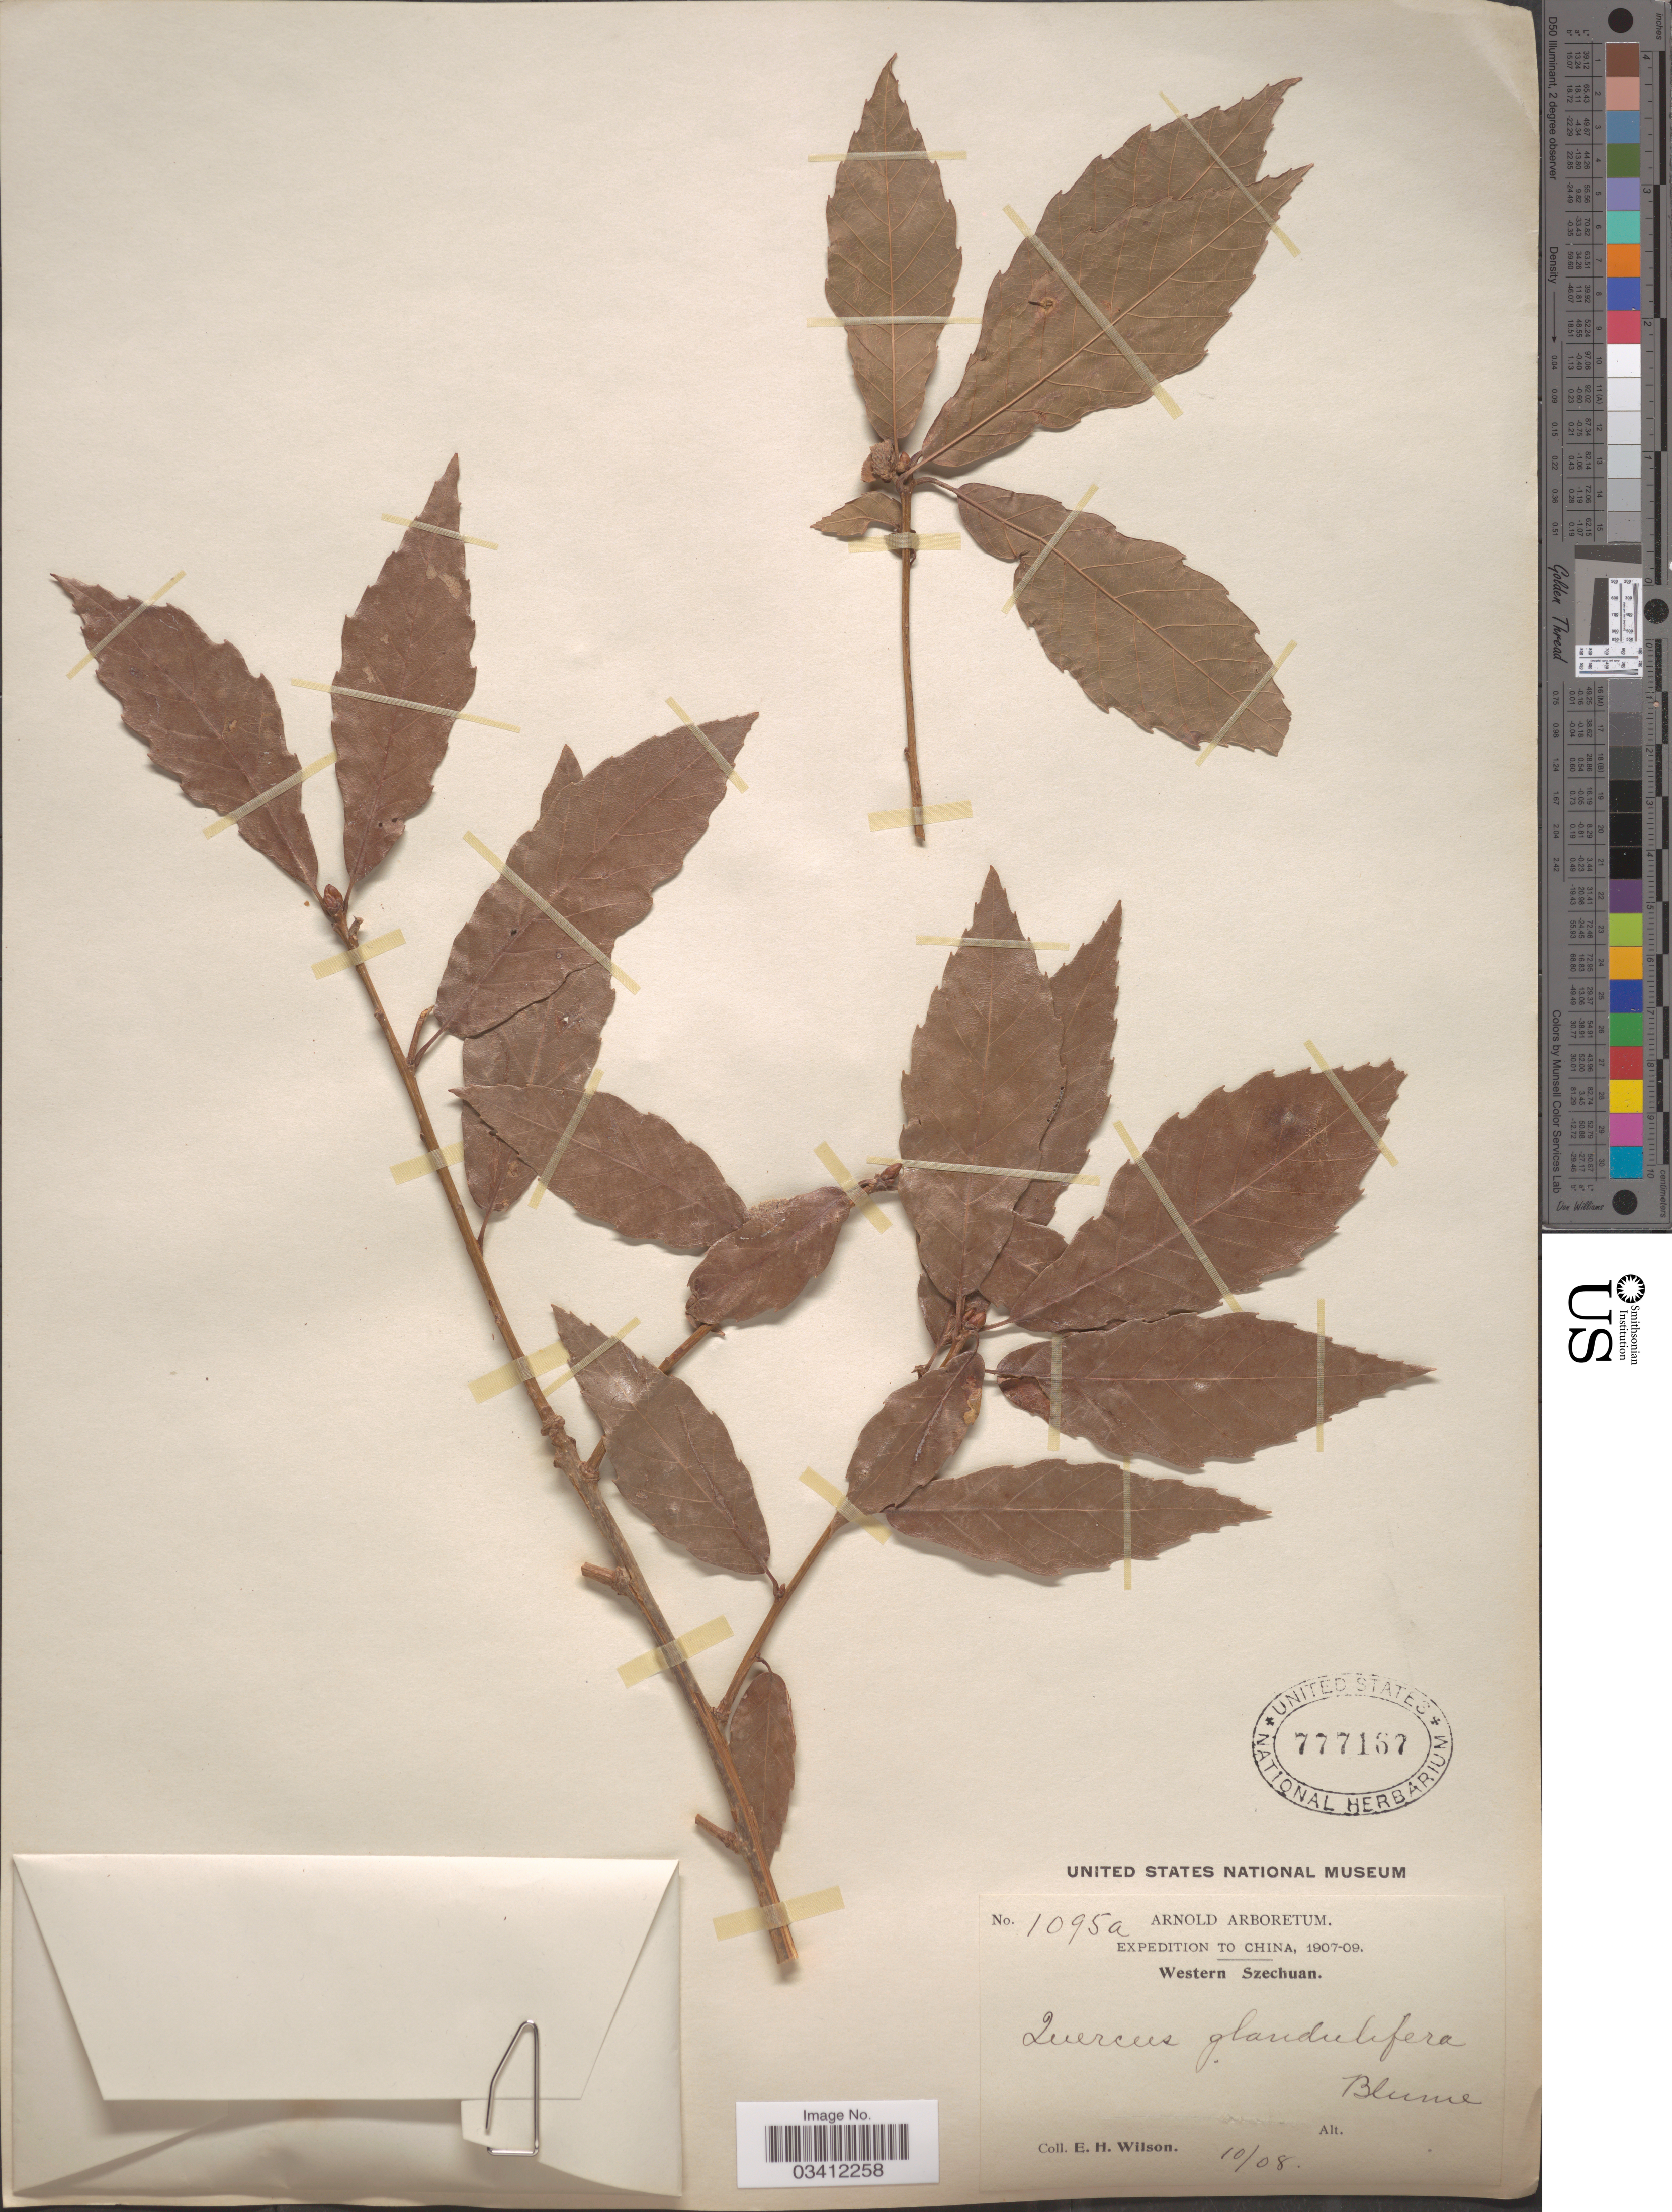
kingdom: Plantae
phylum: Tracheophyta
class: Magnoliopsida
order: Fagales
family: Fagaceae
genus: Quercus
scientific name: Quercus serrata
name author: Thunb.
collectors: E. Wilson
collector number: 1095a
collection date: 1908-10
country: China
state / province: Sichuan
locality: Western Szechuan.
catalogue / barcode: US 777167